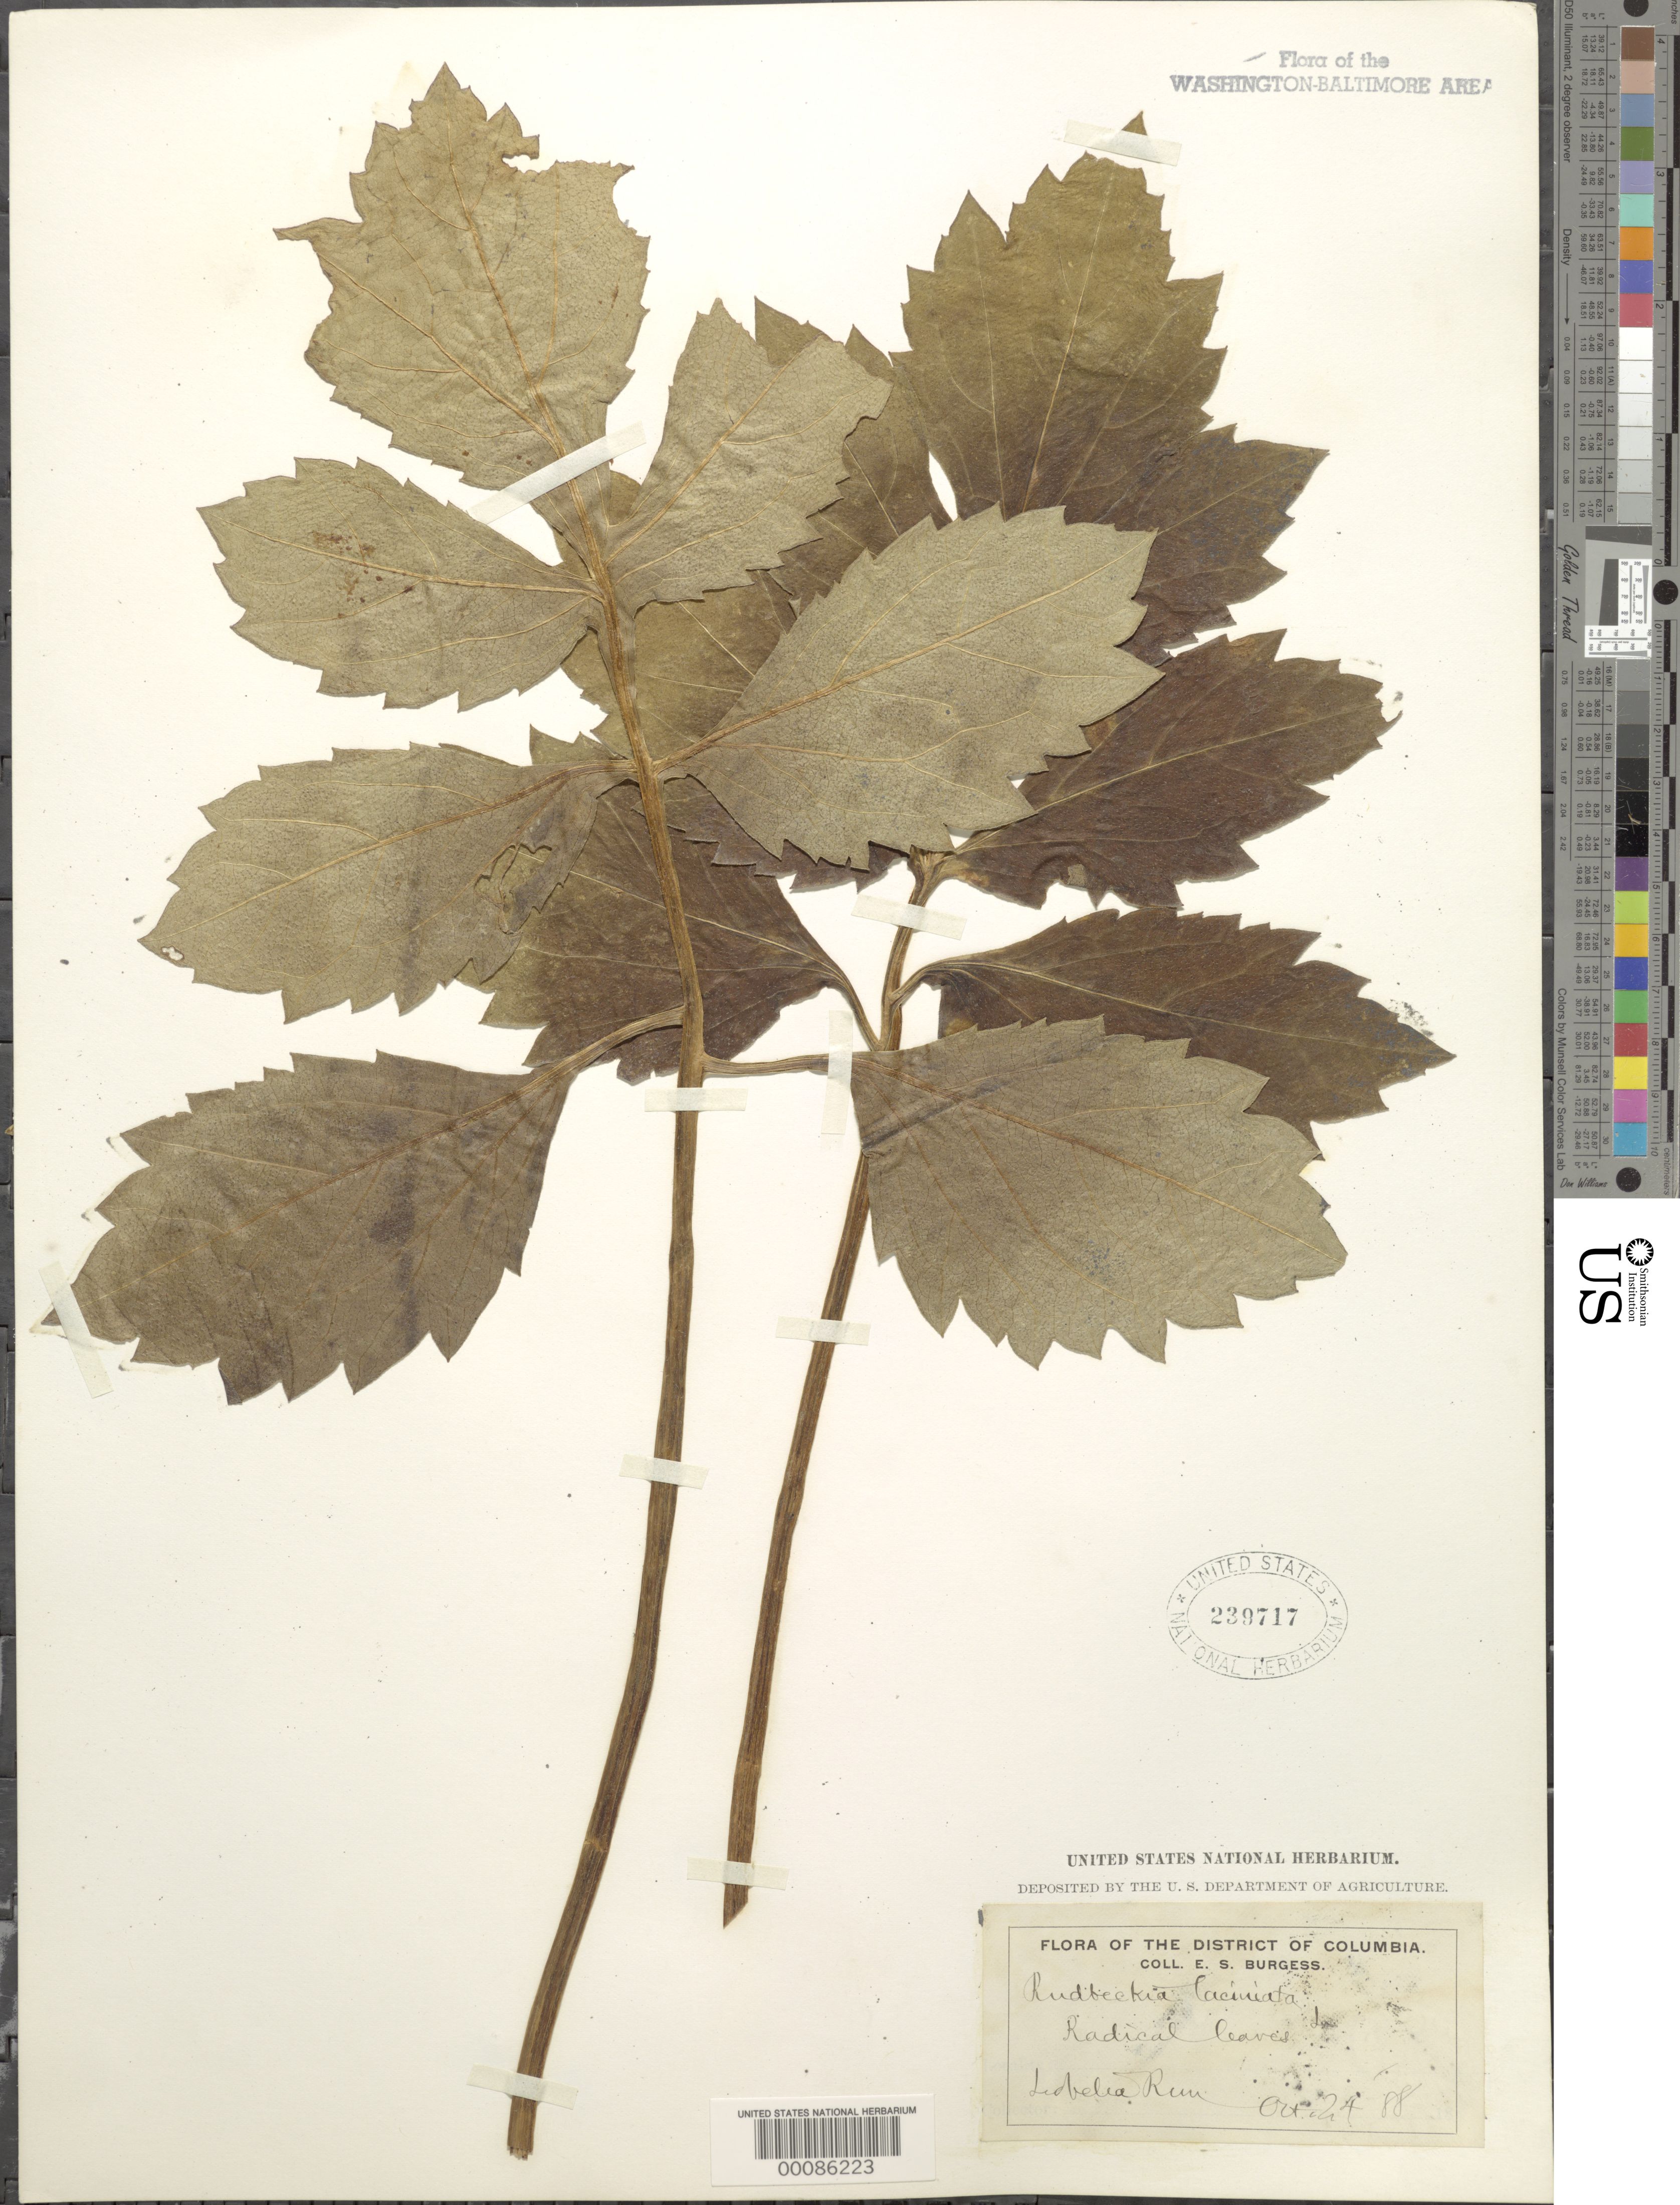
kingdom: Plantae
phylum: Tracheophyta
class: Magnoliopsida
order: Asterales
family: Asteraceae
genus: Rudbeckia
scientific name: Rudbeckia laciniata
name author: L.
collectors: E. Burgess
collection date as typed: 24 Oct 1888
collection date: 1888-10-24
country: United States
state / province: District of Columbia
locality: Lobelia Run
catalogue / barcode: US 239717